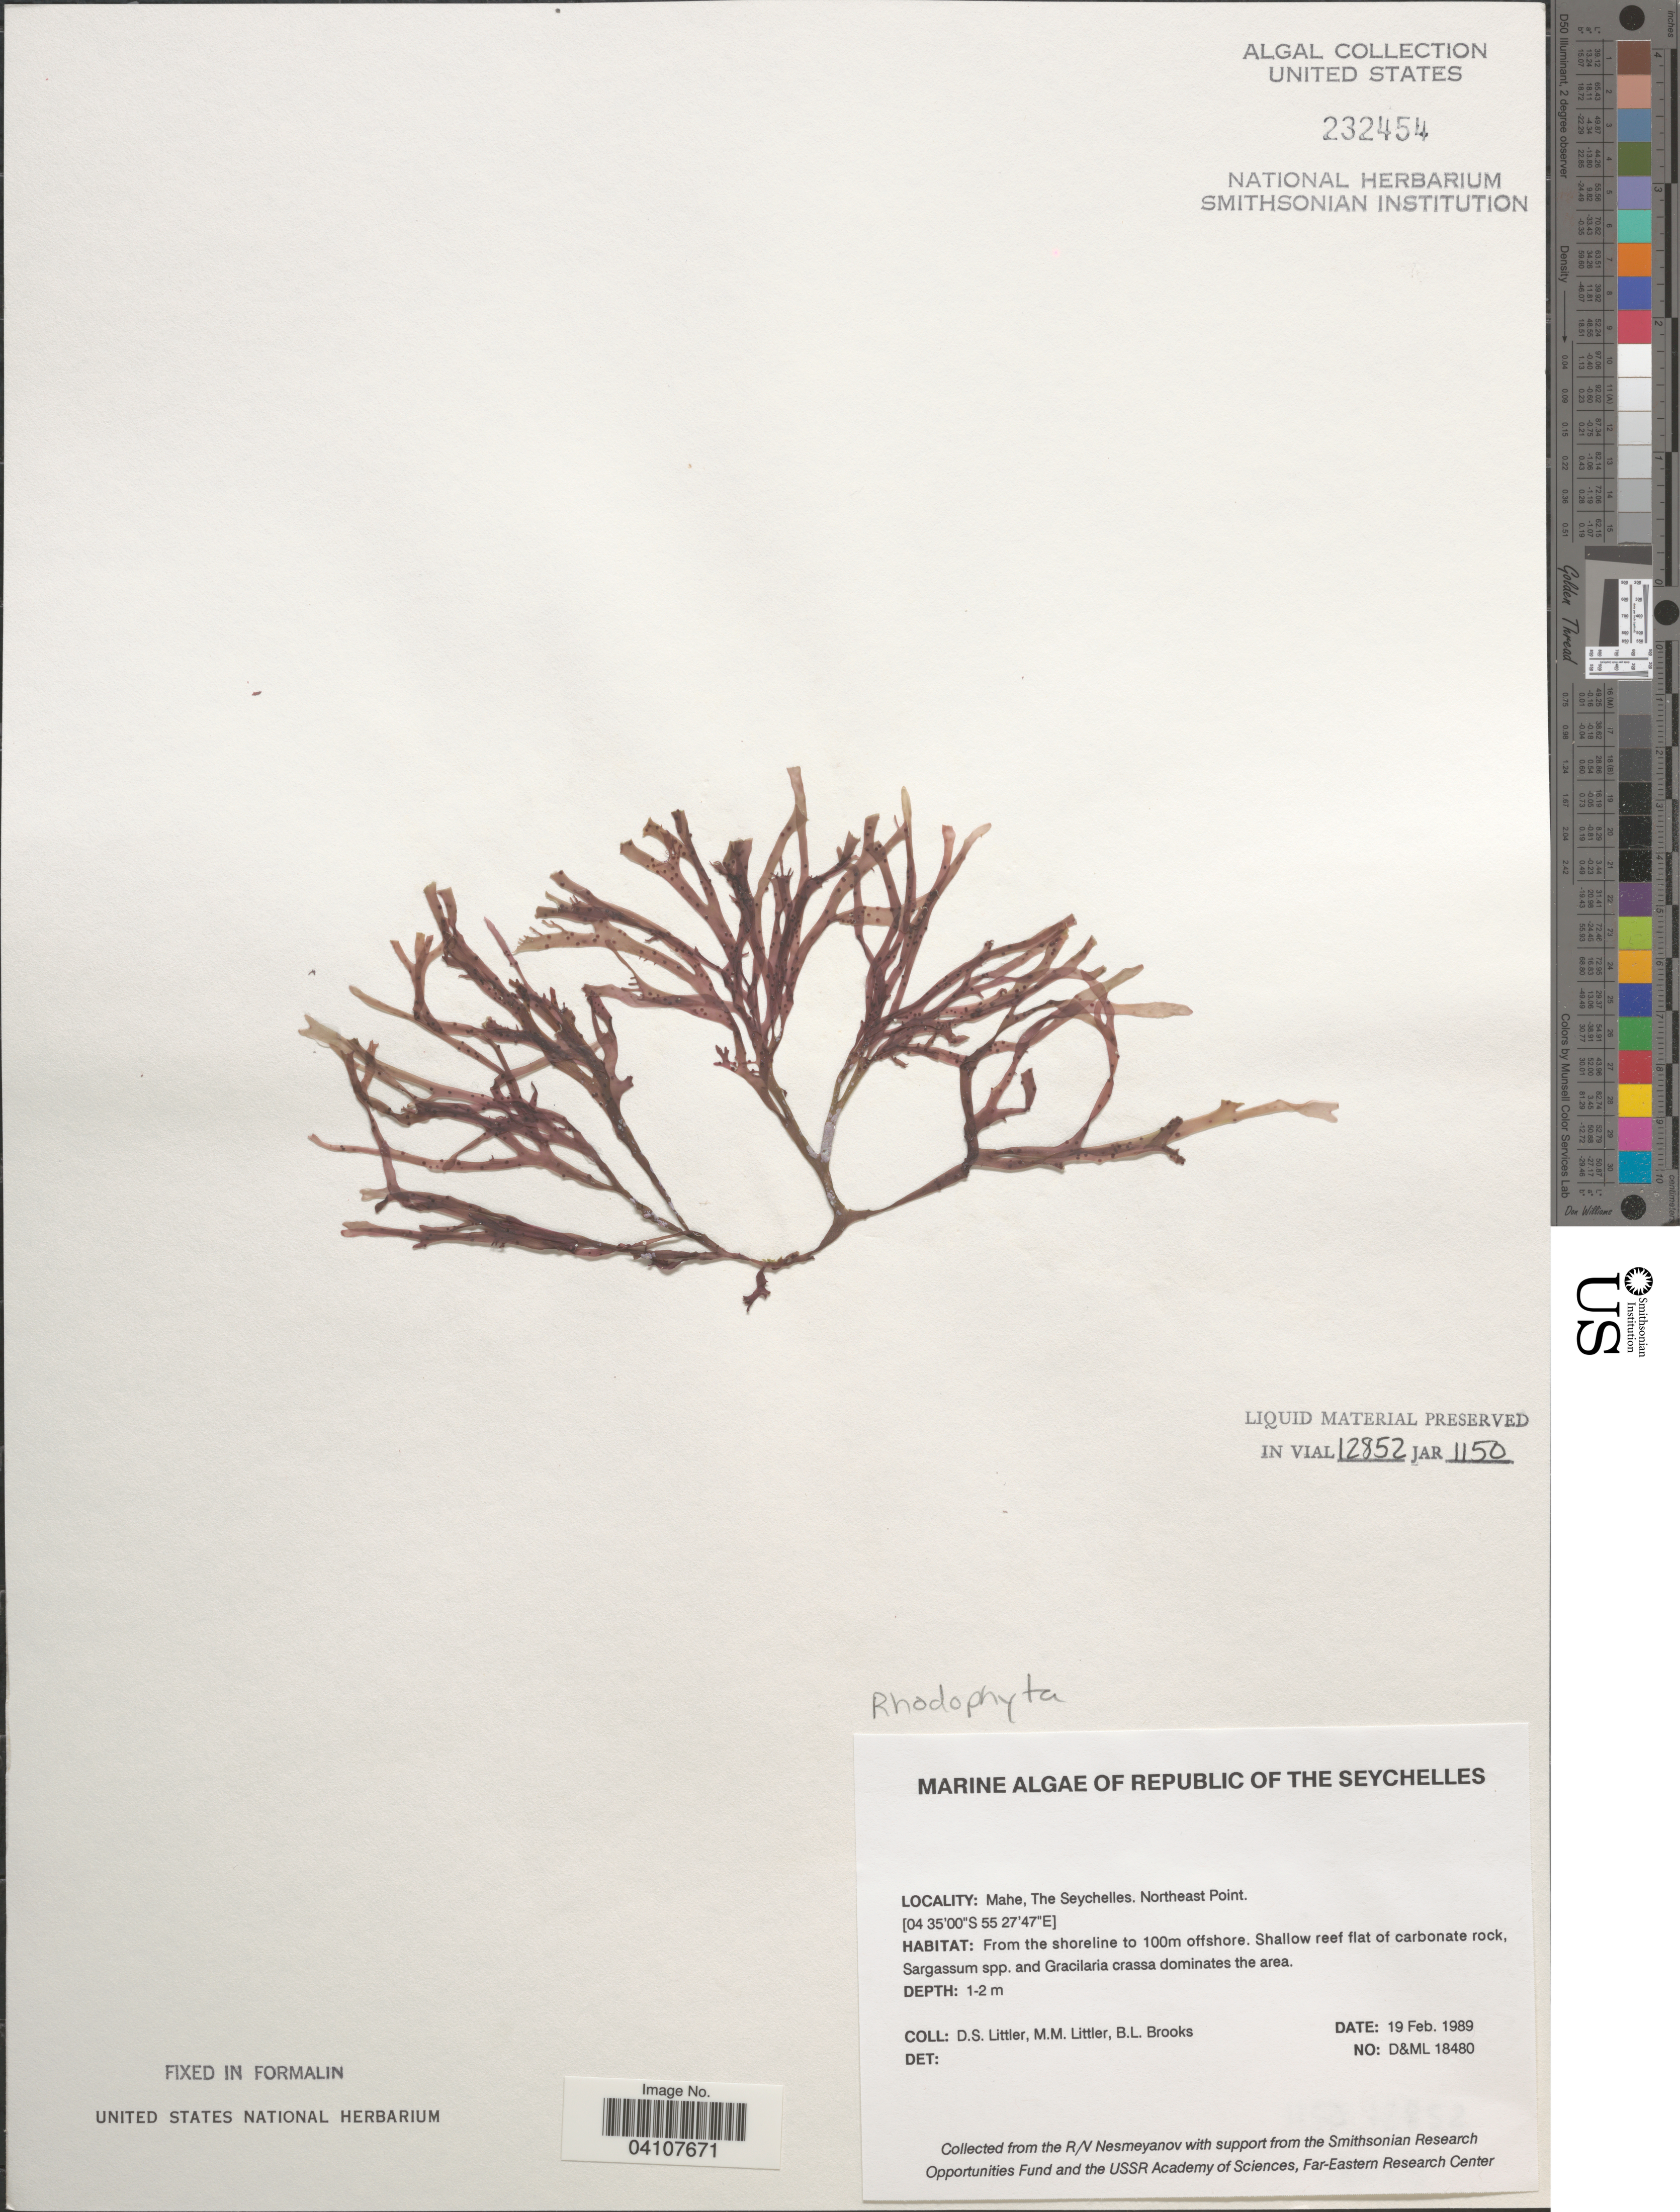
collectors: D. S. Littler & B. Brooks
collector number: D&ML18480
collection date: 1989-02-19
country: Seychelles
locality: Republic of the Seychelles. Mahe. Northeast Point. From the shoreline to 100m offshore.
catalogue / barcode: US 232454